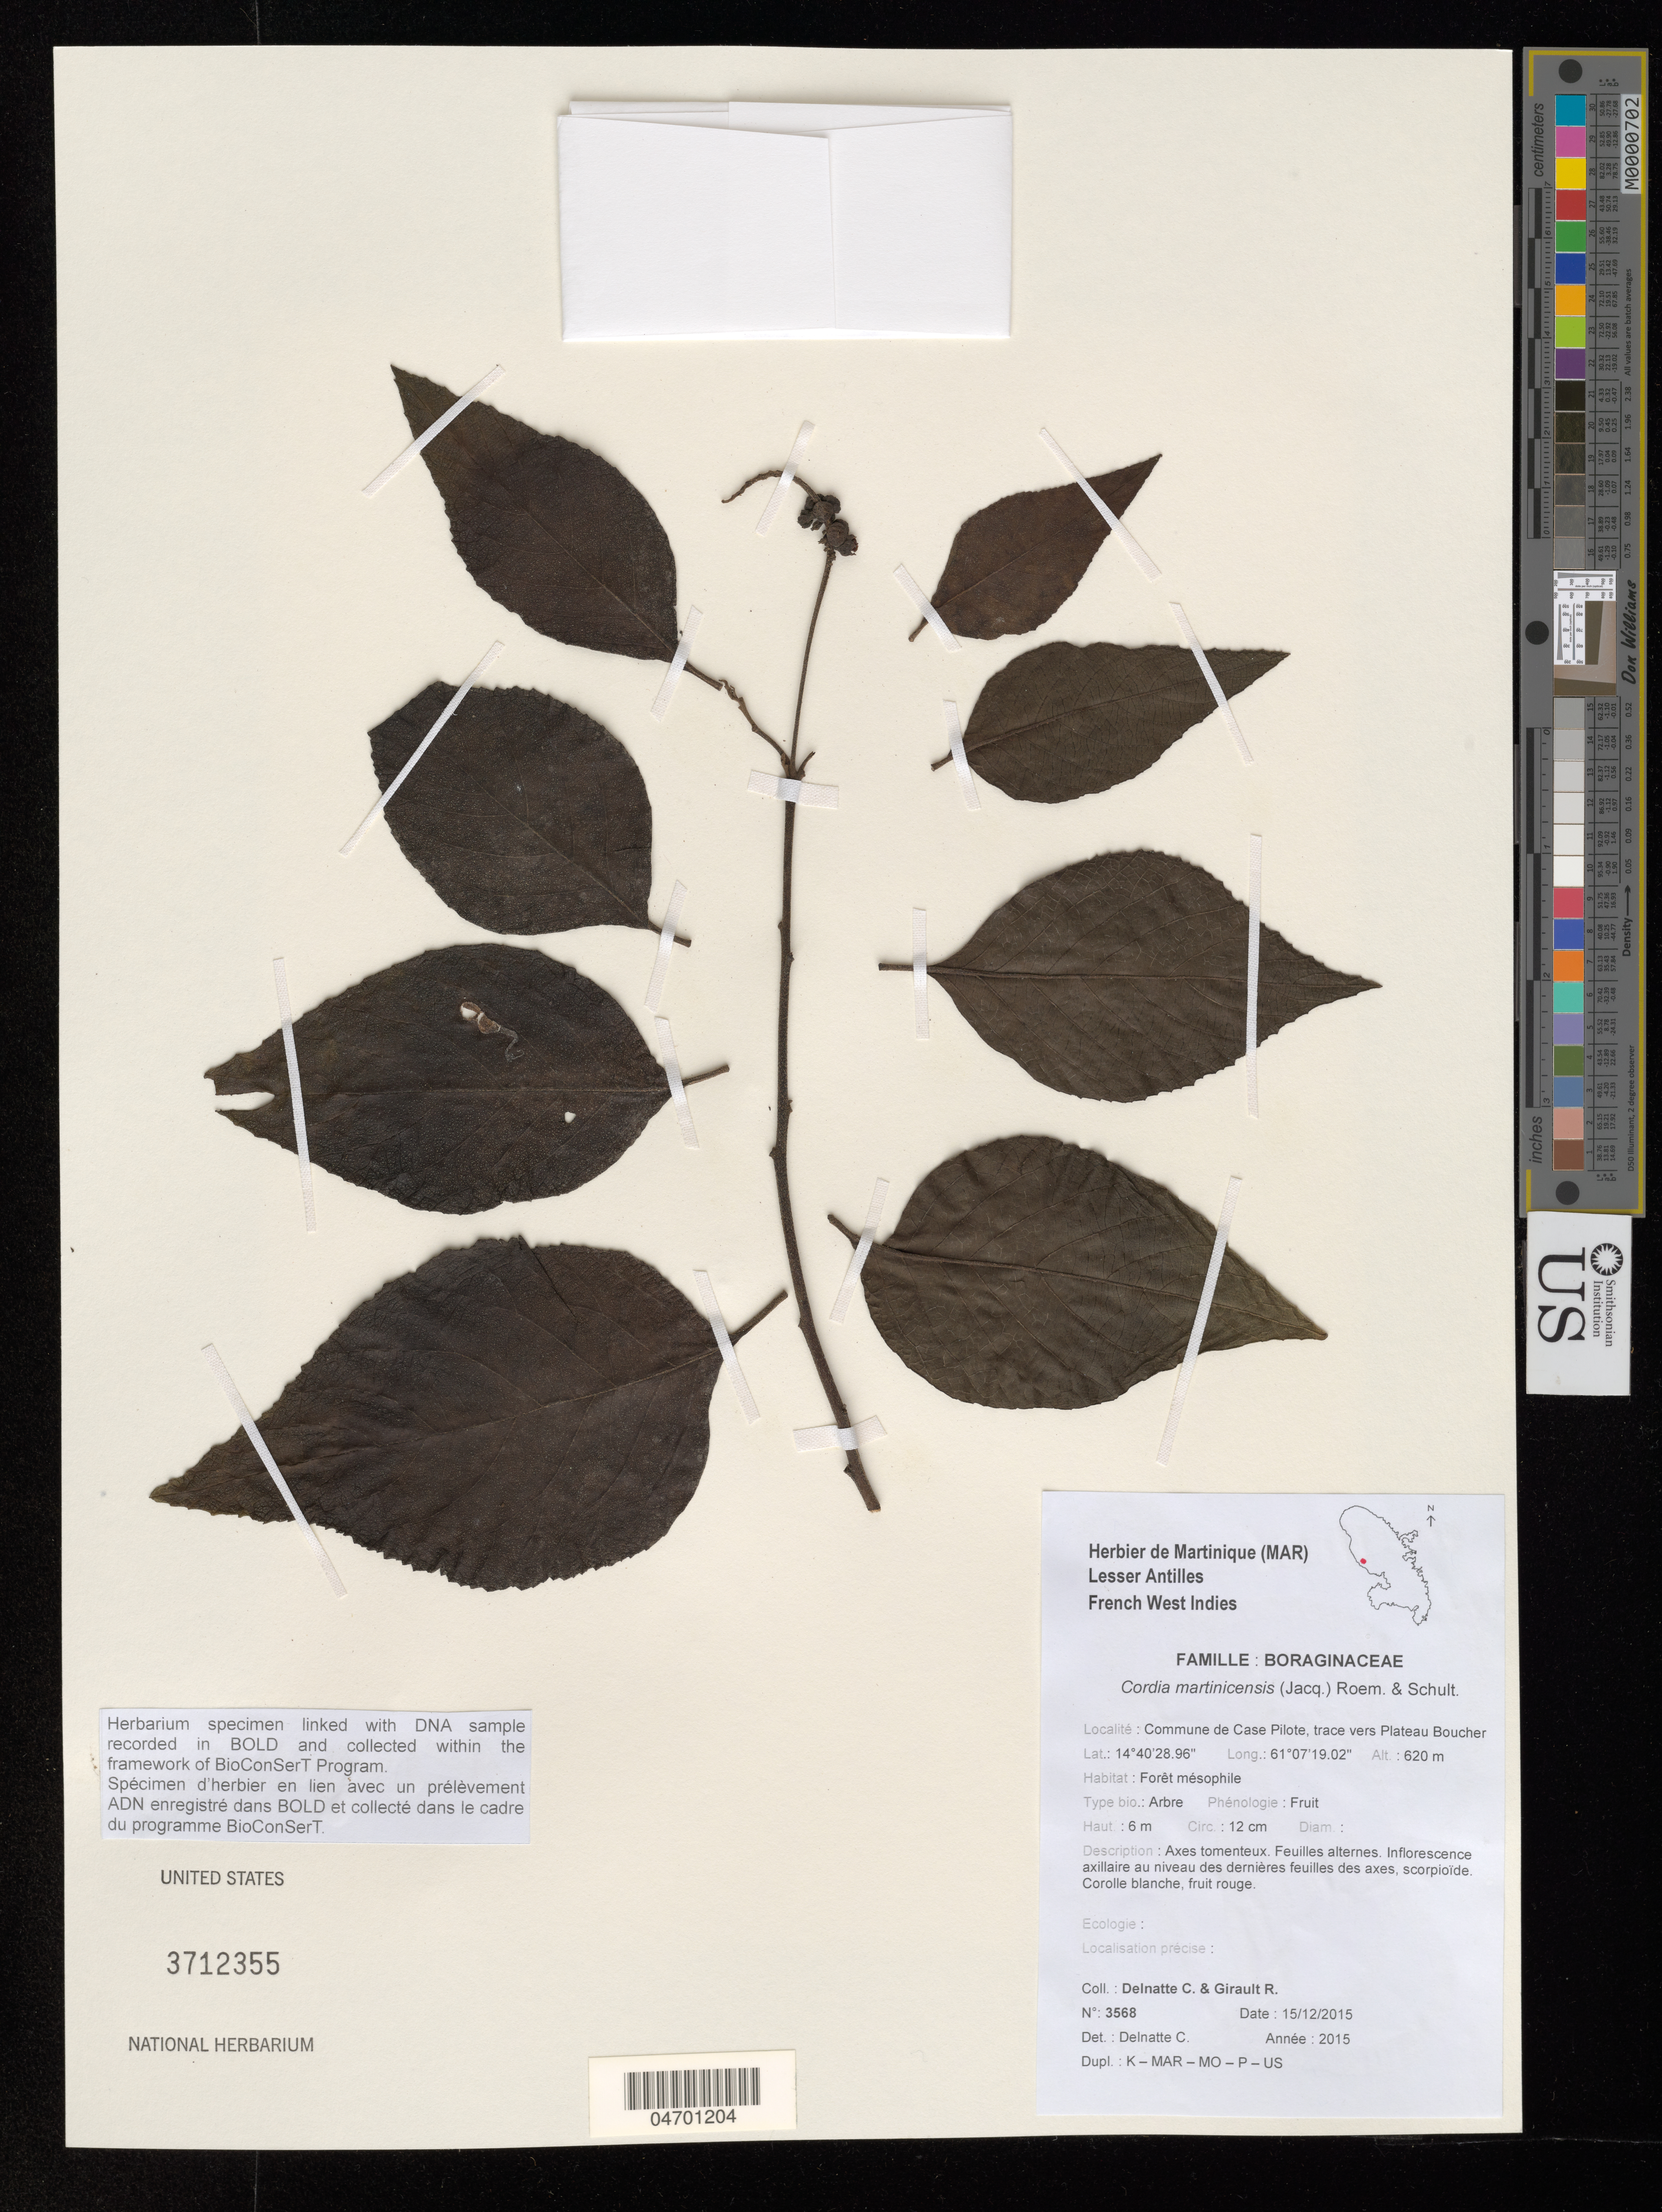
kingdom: Plantae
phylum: Tracheophyta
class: Magnoliopsida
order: Boraginales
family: Cordiaceae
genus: Cordia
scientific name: Cordia martinicensis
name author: (Jacq.) Roem. & Schult.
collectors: C. Delnatte & R. Girault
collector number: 3568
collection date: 2015-12-15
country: Martinique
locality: Lesser Antilles. French West Indies. Commune de Case Pilote, trace vers Plateau Boucher.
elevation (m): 620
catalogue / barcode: US 3712355